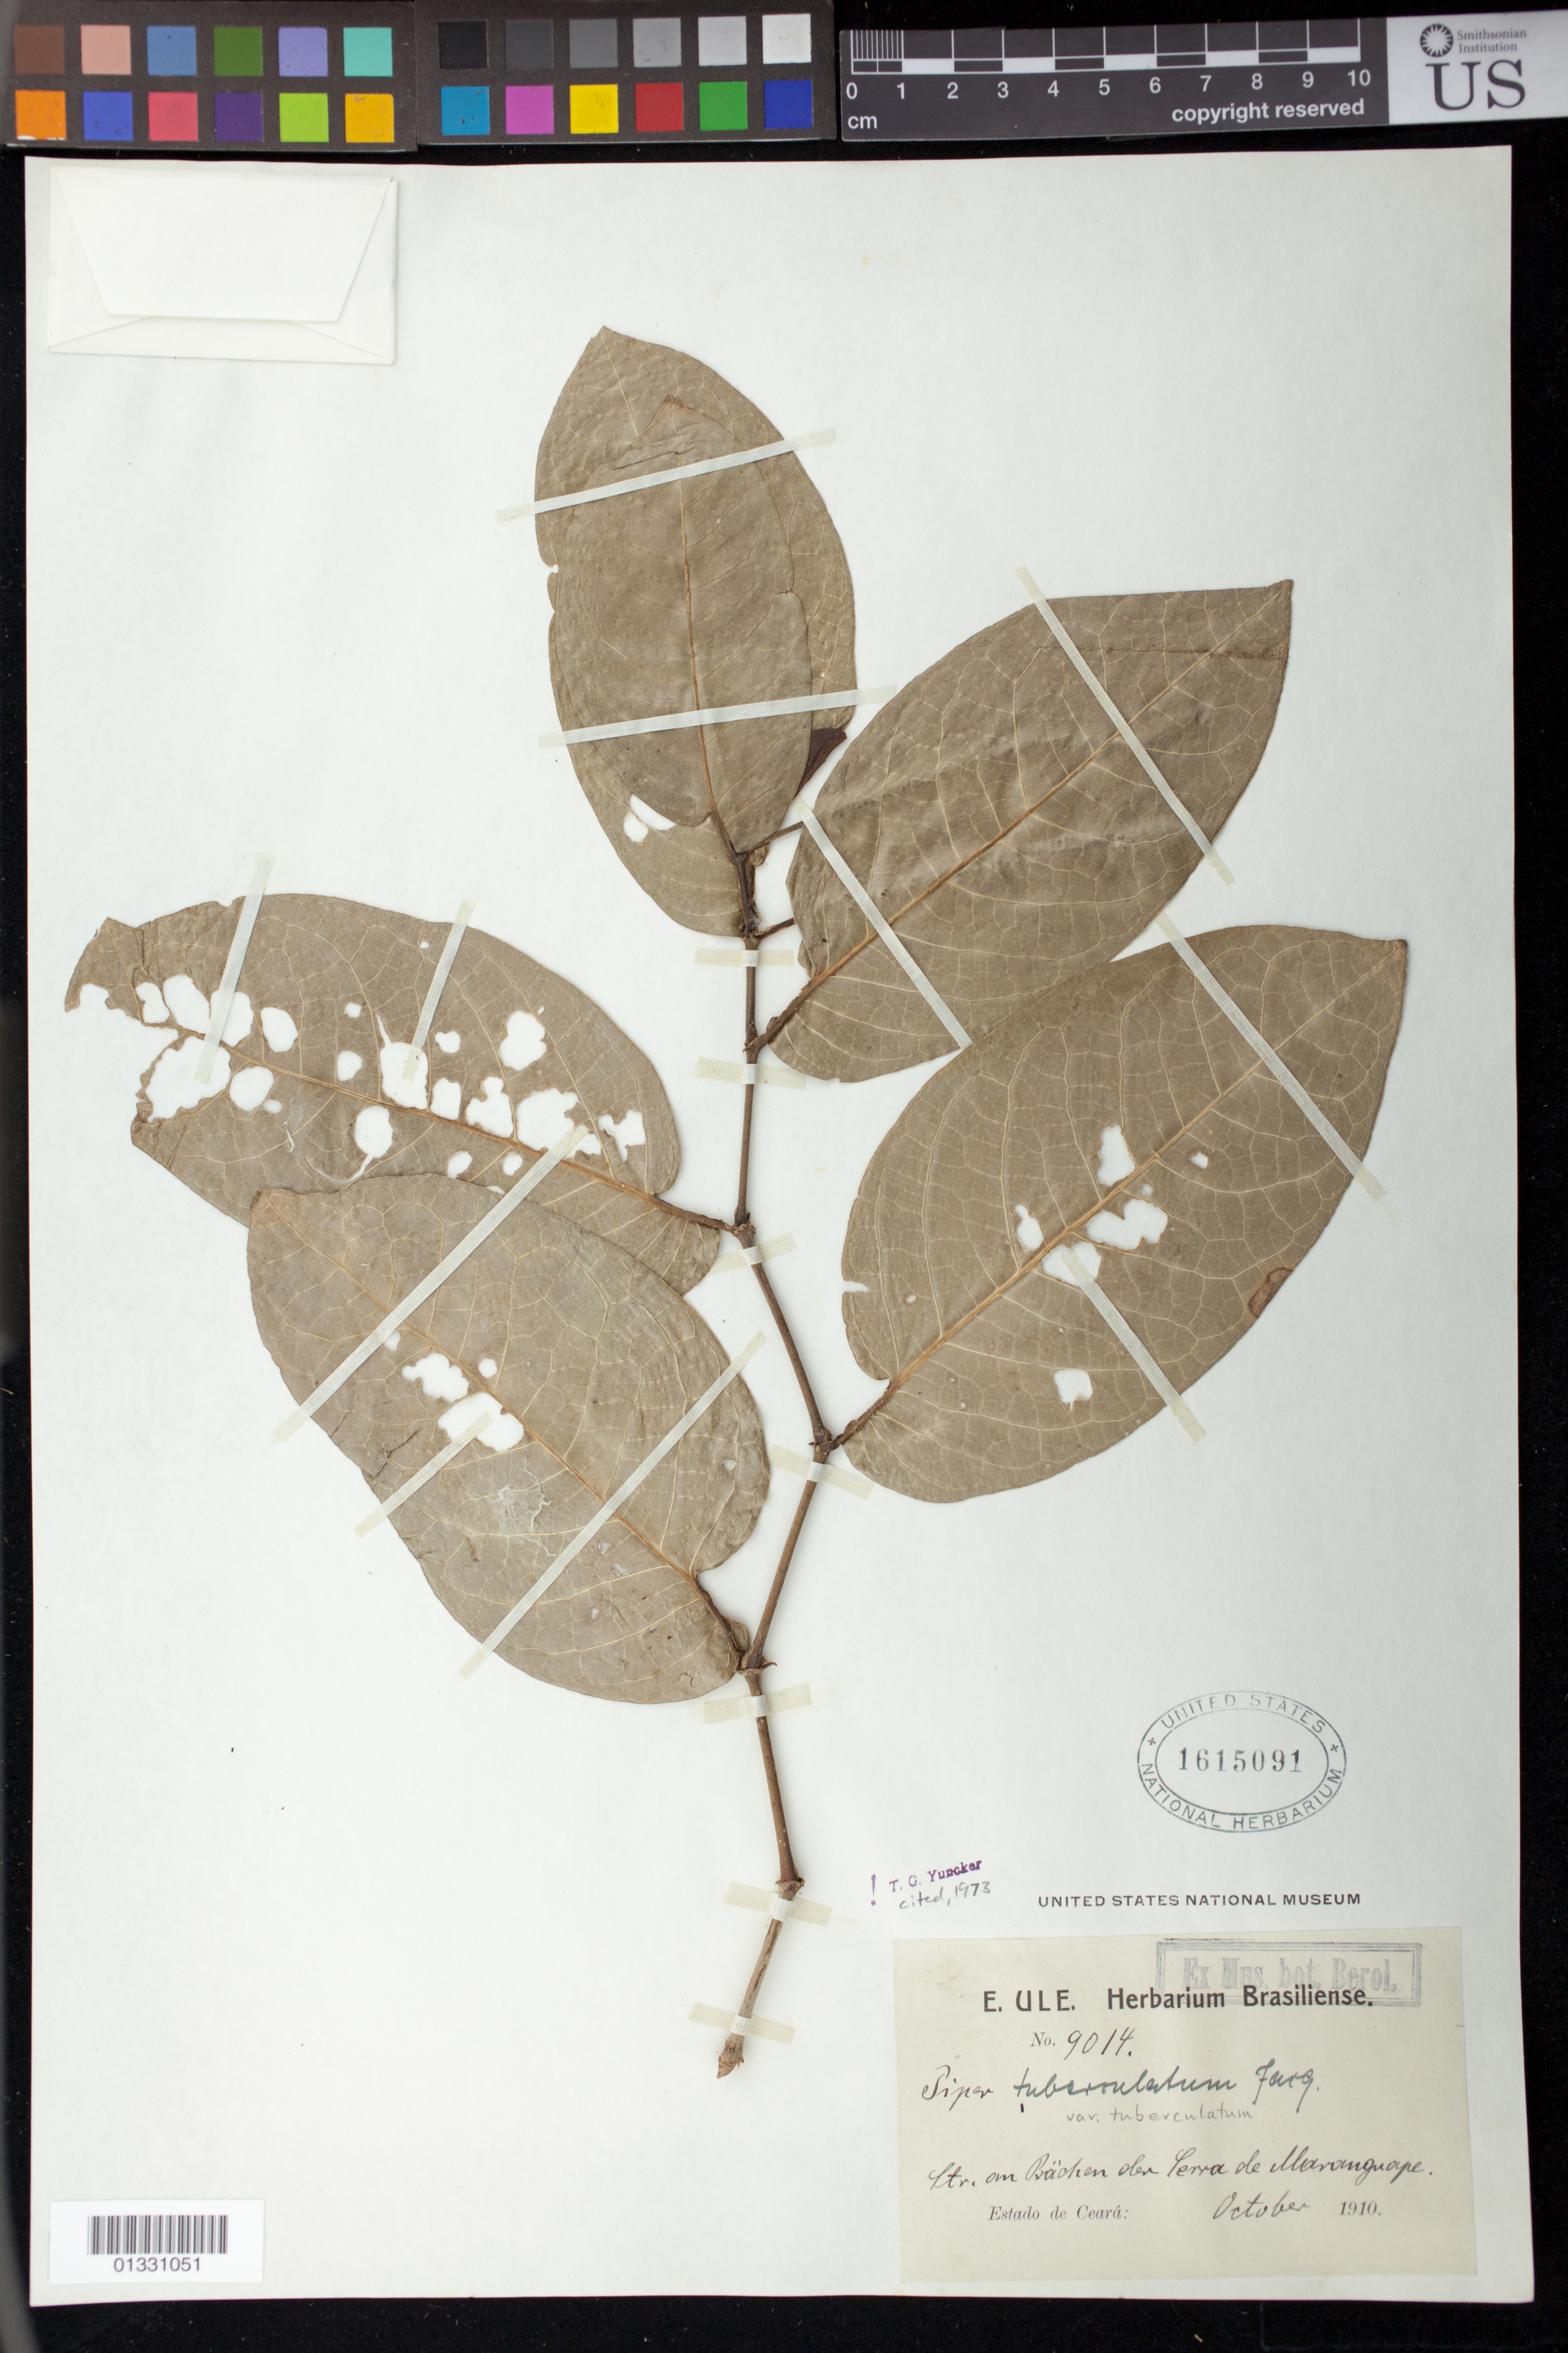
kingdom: Plantae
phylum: Tracheophyta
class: Magnoliopsida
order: Piperales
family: Piperaceae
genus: Piper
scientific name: Piper tuberculatum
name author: Jacq.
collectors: E. H. Ule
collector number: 9014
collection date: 1910-10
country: Brazil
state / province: Ceará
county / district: Maranguape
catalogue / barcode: US 1615091